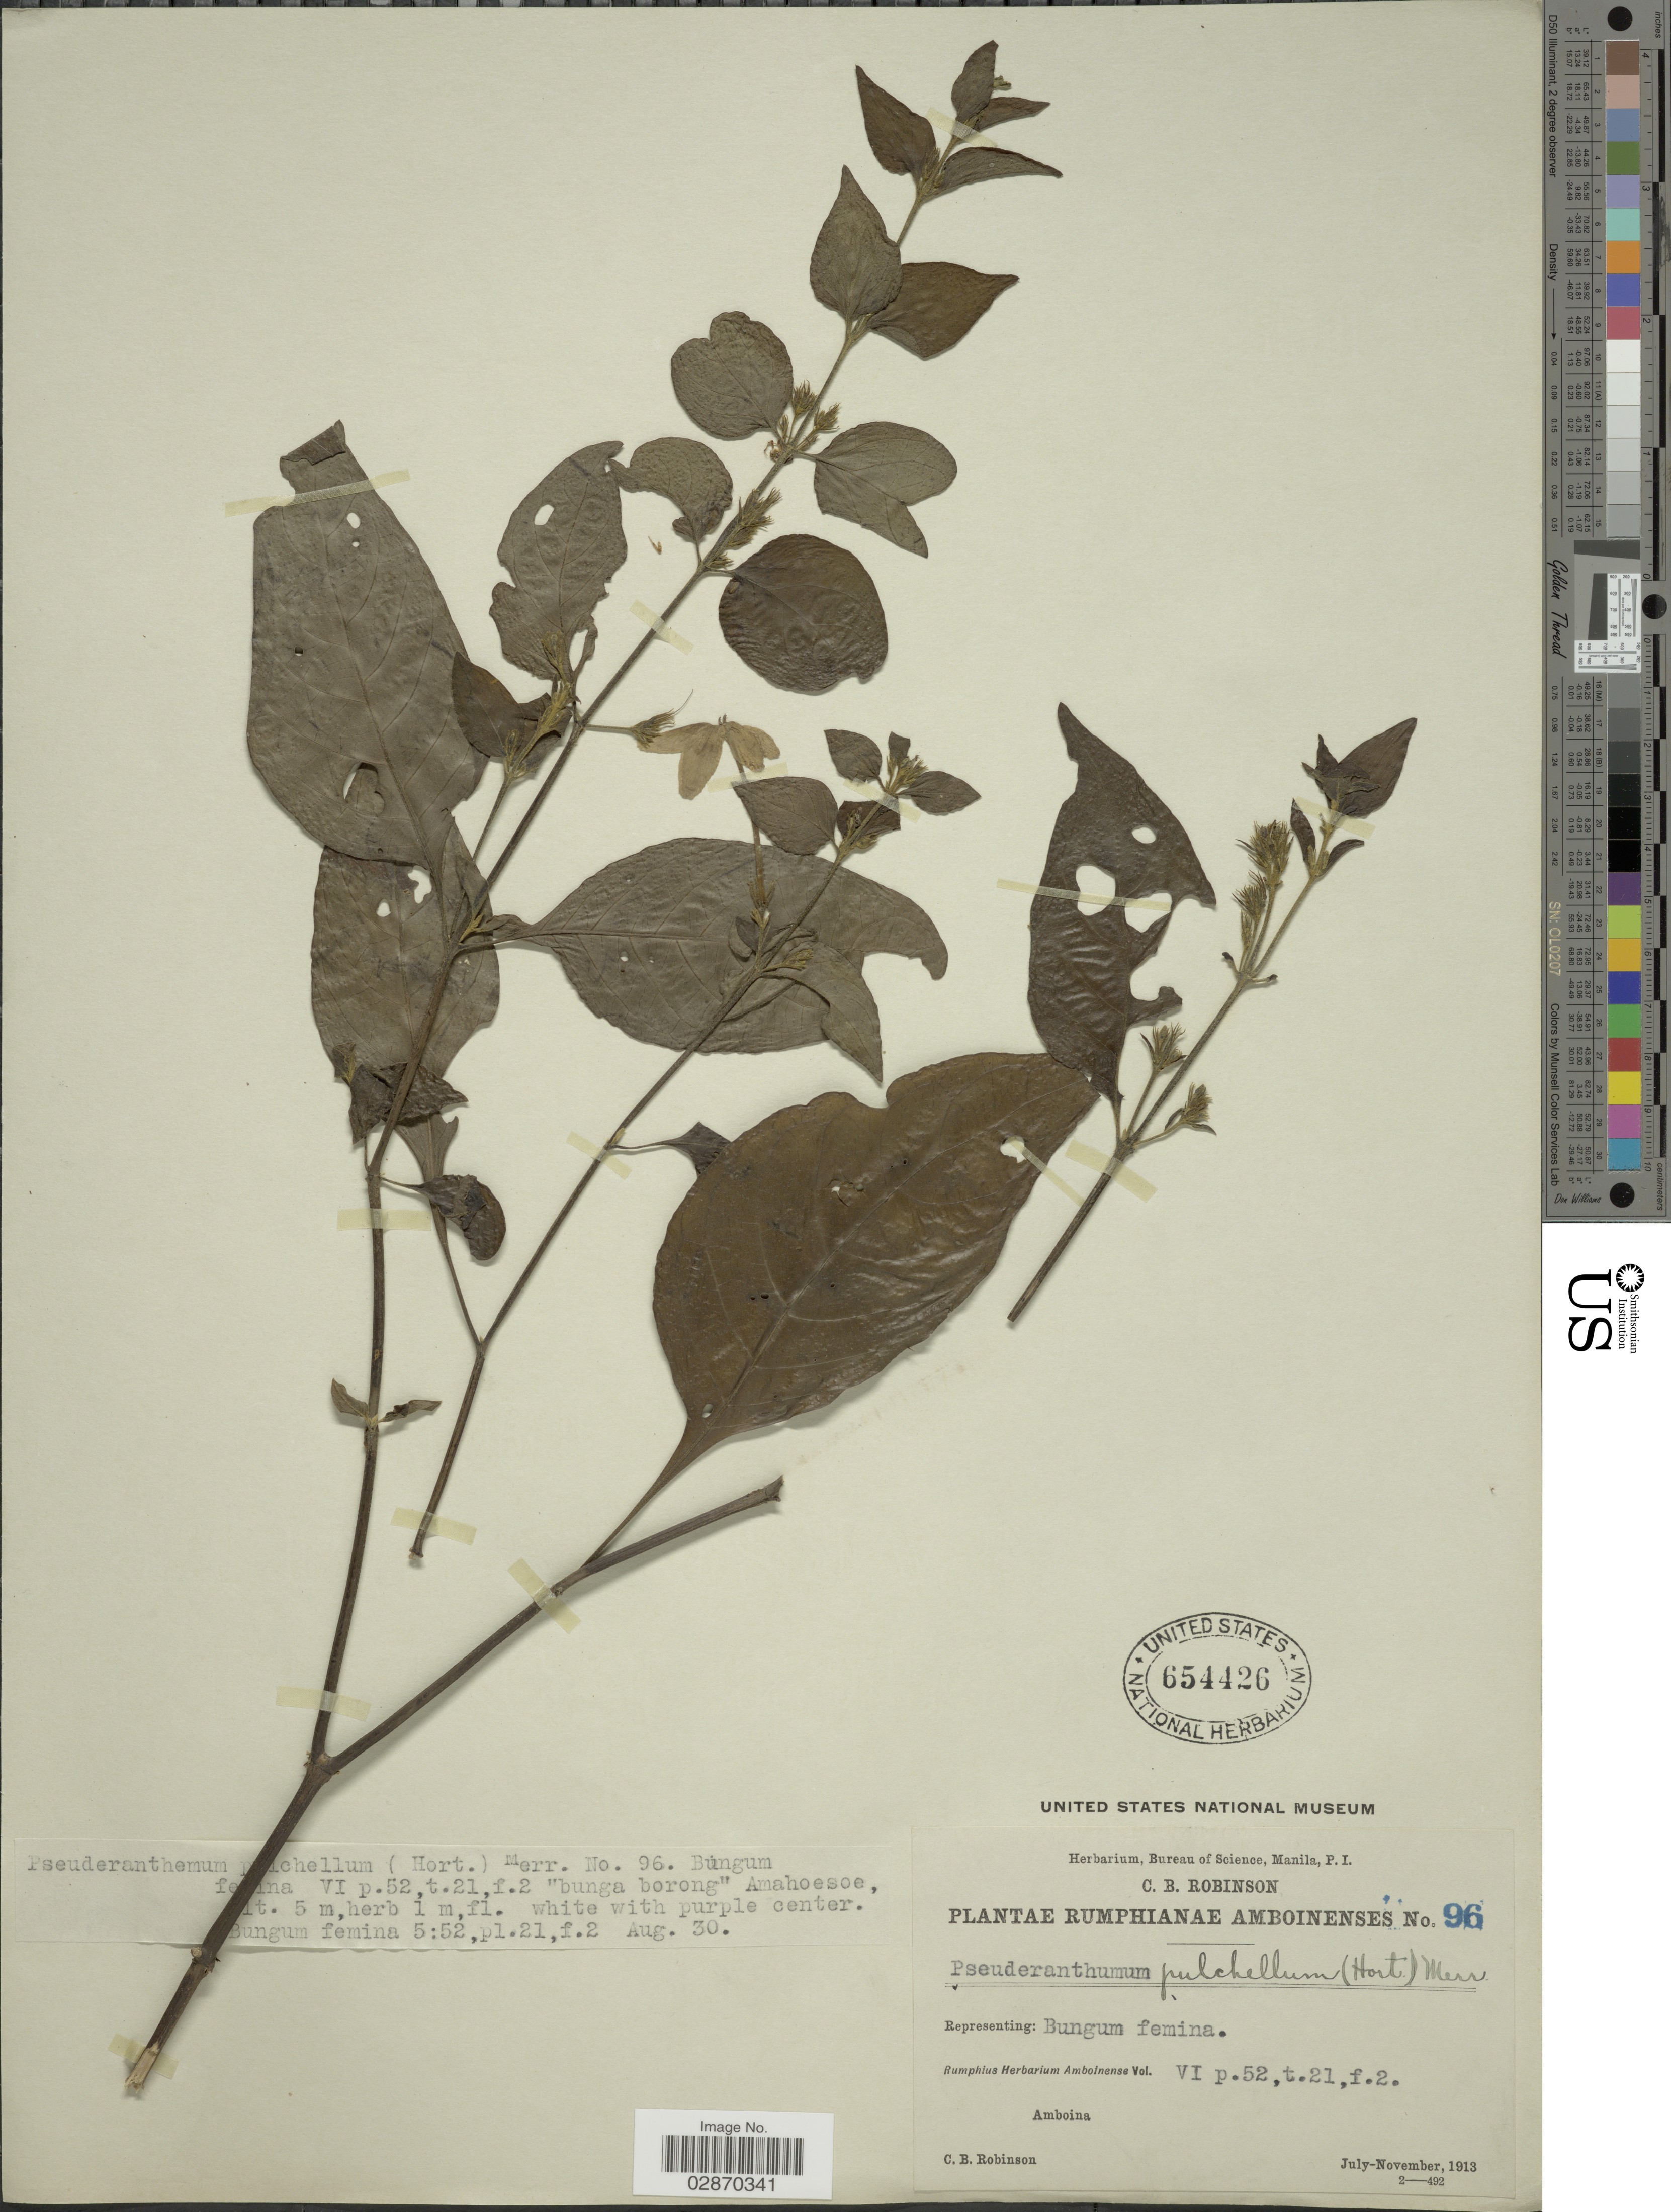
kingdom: Plantae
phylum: Tracheophyta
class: Magnoliopsida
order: Lamiales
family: Acanthaceae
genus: Pseuderanthemum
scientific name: Pseuderanthemum bicolor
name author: Radlk.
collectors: C. Robinson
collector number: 96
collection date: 1913-08-30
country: Indonesia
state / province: Maluku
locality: Rumphianae Amboinenses. Amboina.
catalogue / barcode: US 654426